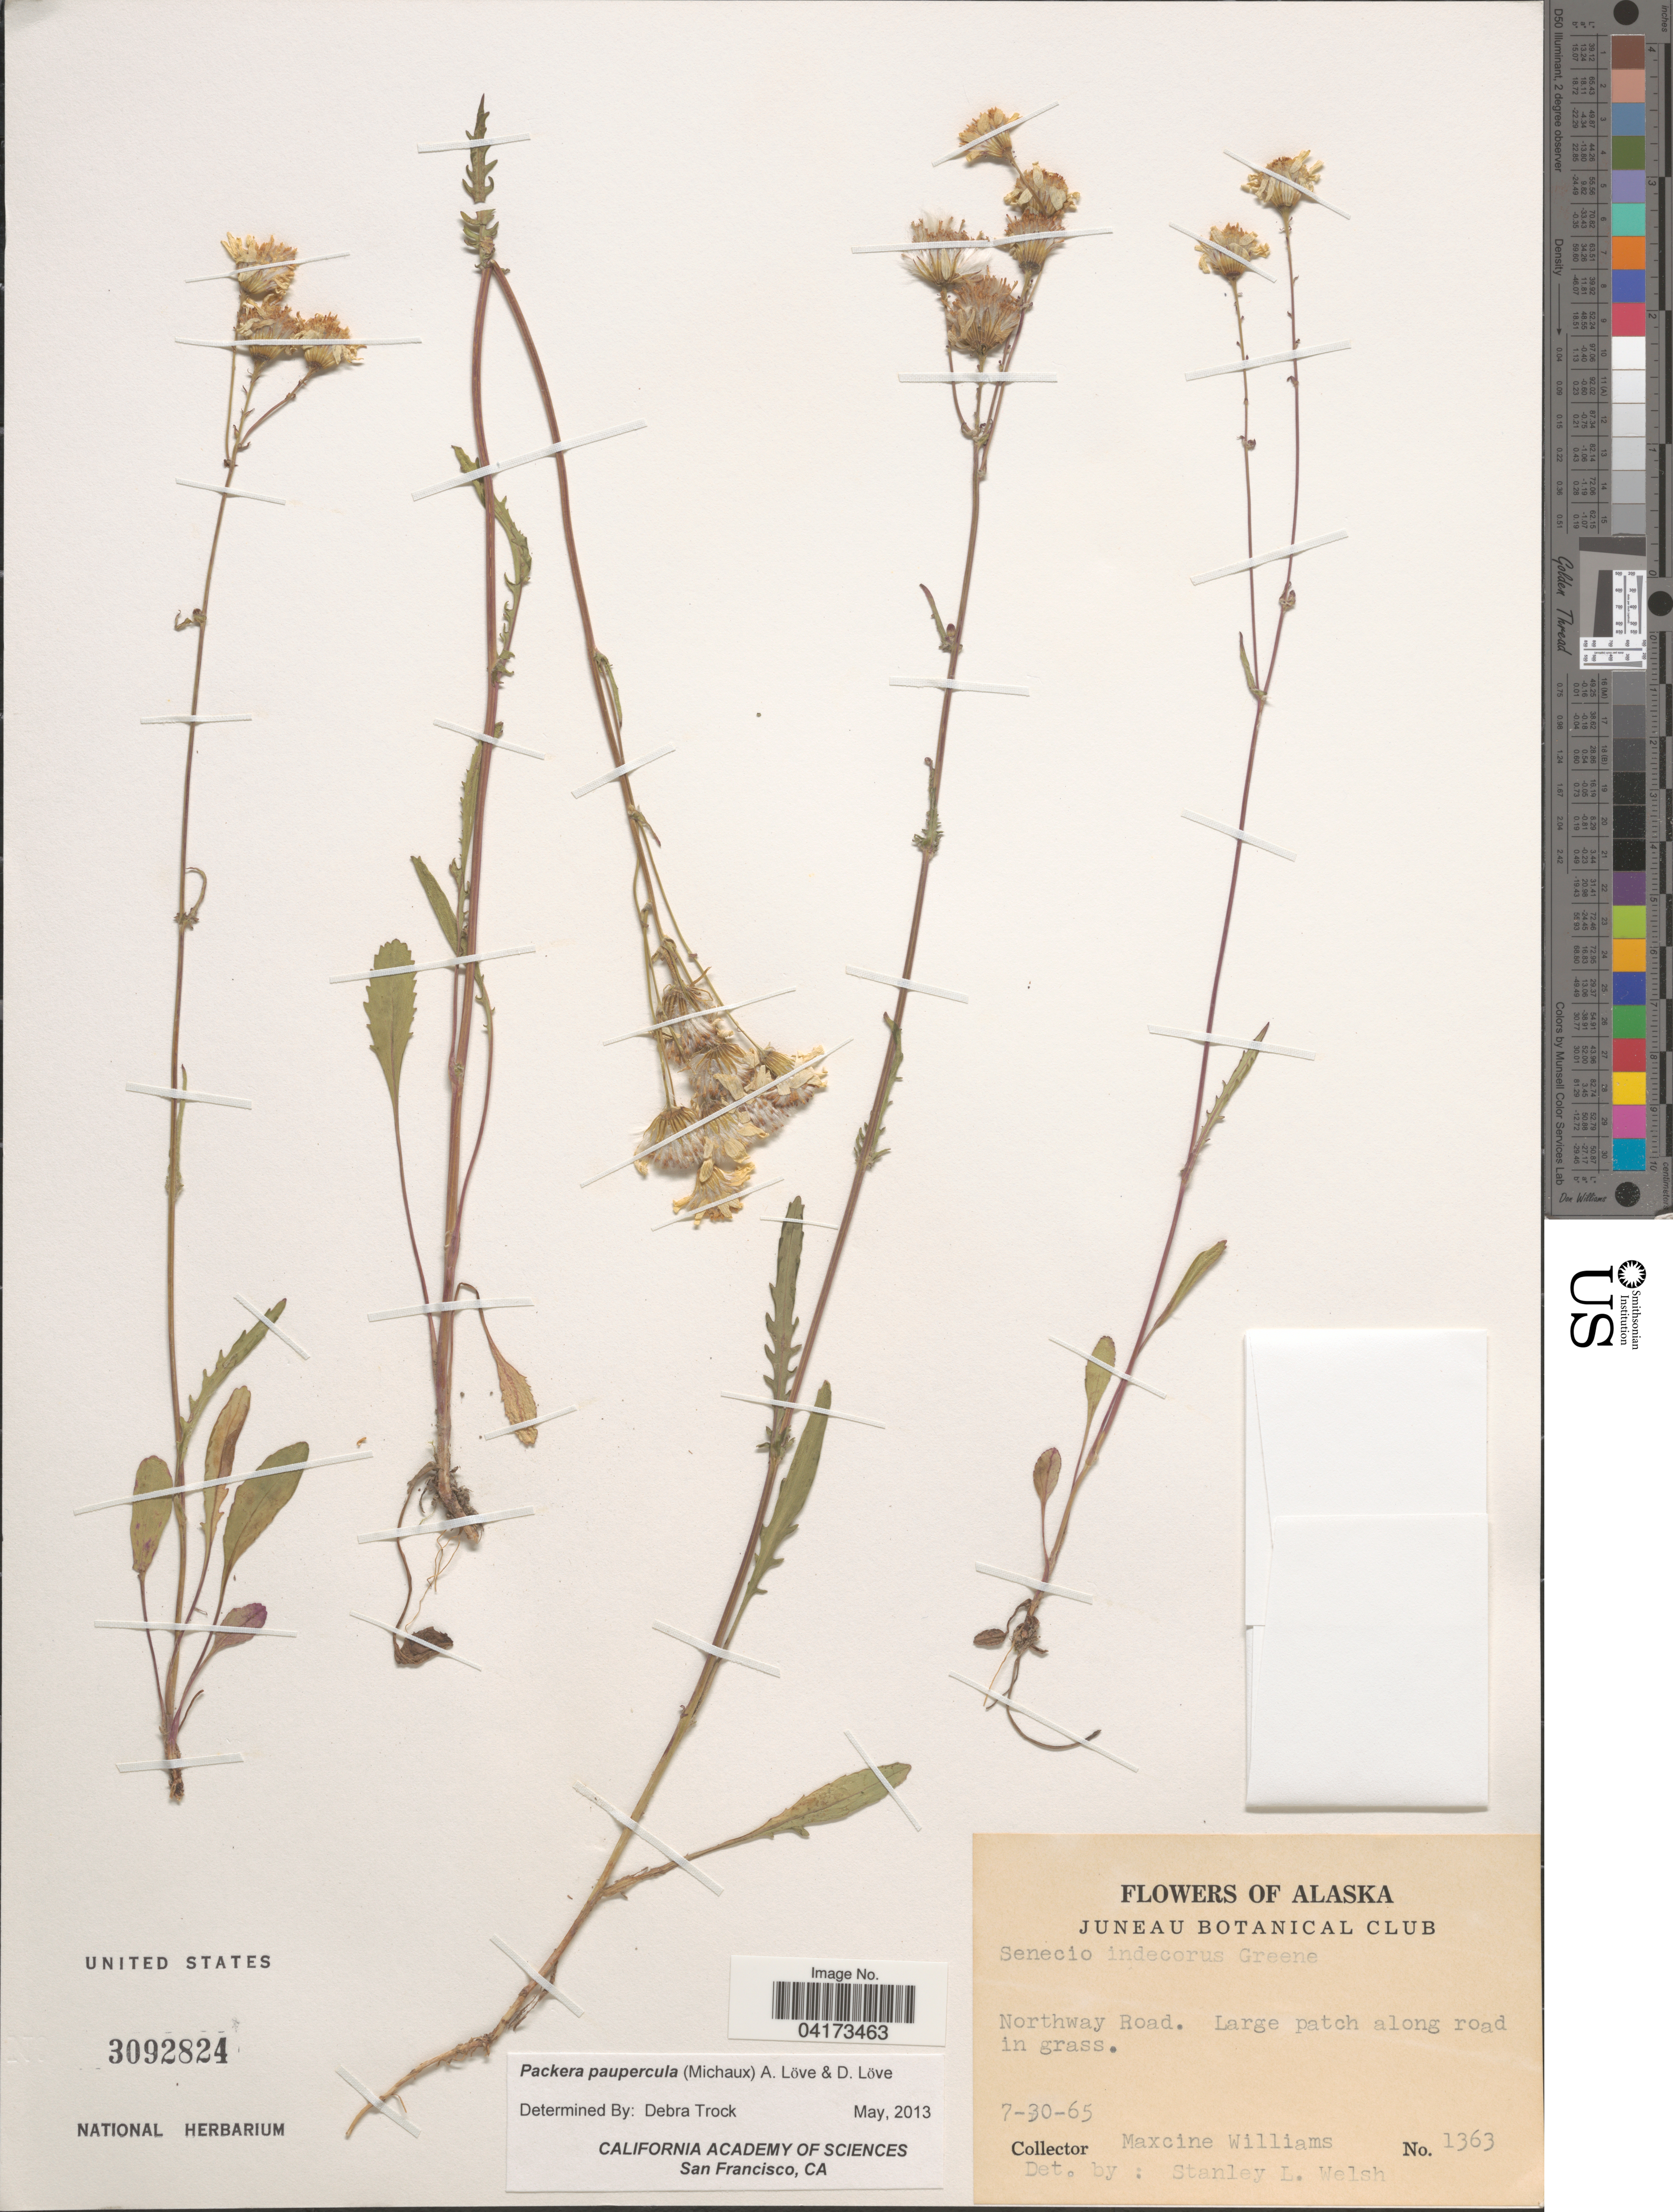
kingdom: Plantae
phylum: Tracheophyta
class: Magnoliopsida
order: Asterales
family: Asteraceae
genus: Packera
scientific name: Packera paupercula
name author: (Michx.) Á. Löve & D. Löve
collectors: M. Williams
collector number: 1363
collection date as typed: Transcribed d/m/y: 30/7/65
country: United States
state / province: Alaska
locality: Northway Road. Large patch along road in grass.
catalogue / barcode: US 3092824